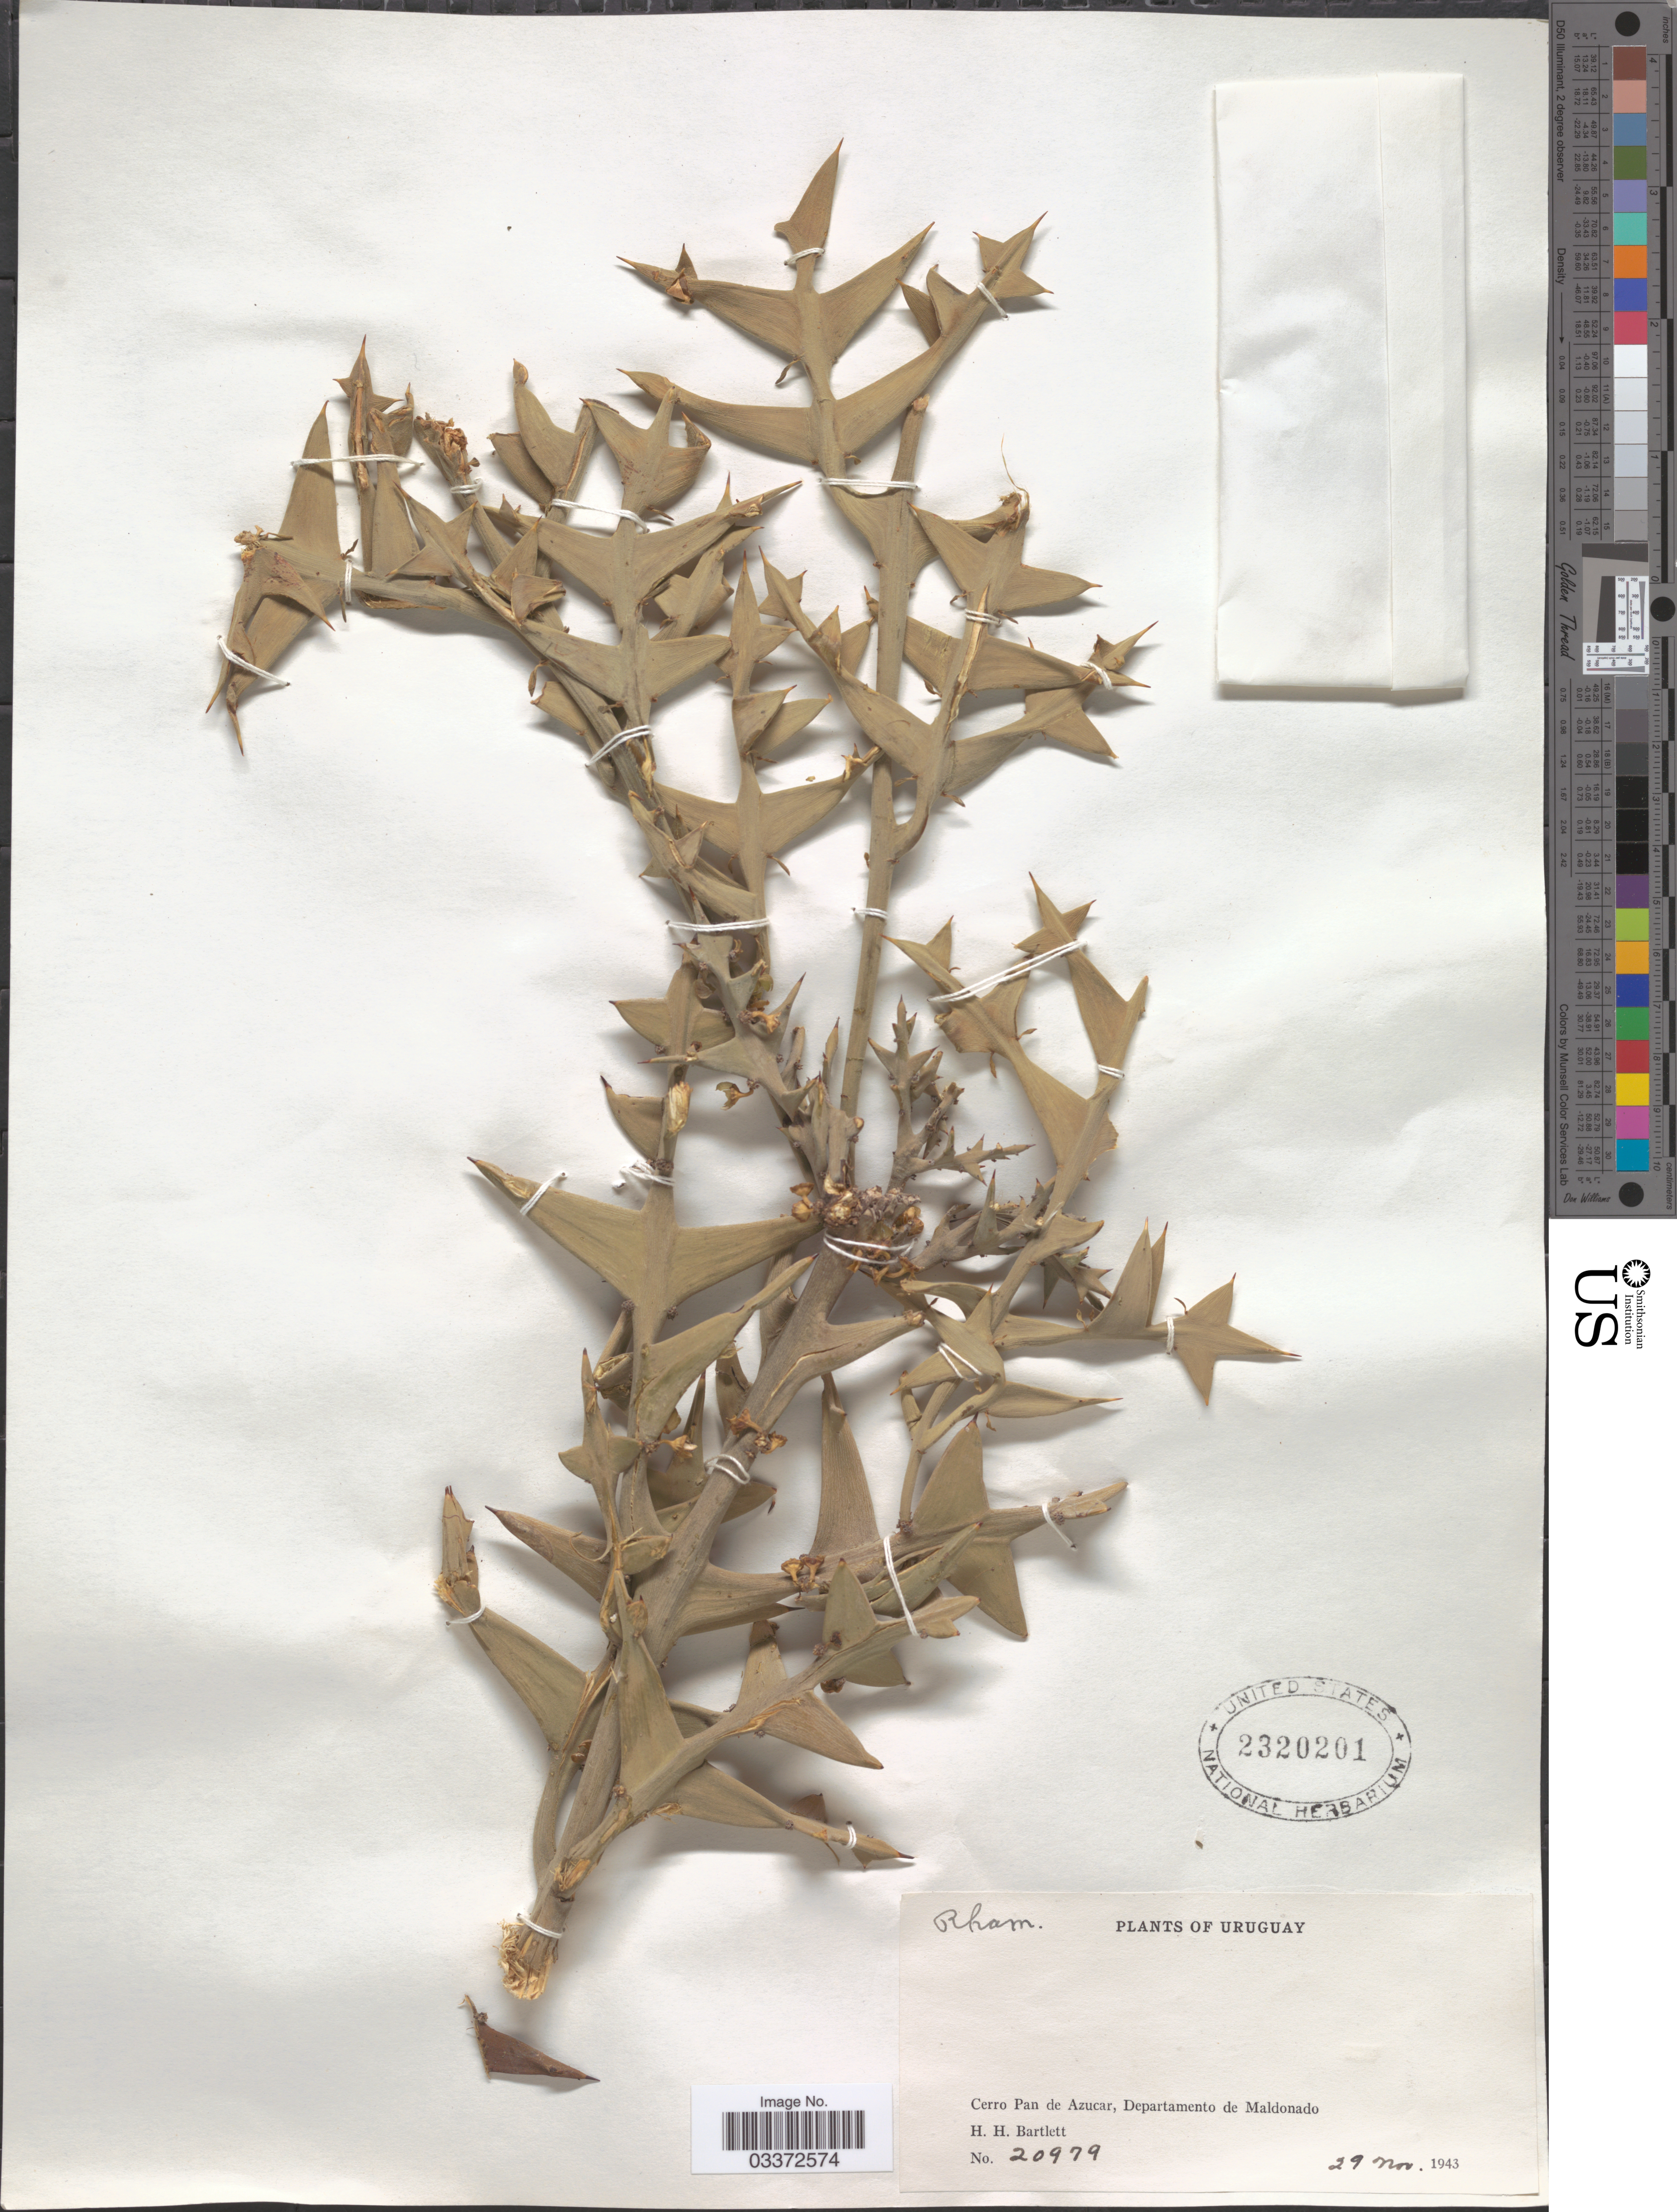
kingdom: Plantae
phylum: Tracheophyta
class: Magnoliopsida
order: Rosales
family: Rhamnaceae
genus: Colletia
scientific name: Colletia paradoxa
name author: (Spreng.) Escal.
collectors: H. H. Bartlett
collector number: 20979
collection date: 1943-11-29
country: Uruguay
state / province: Maldonado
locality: Cerro Pan de Azucar, Departamento de Maldonado.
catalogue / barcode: US 2320201